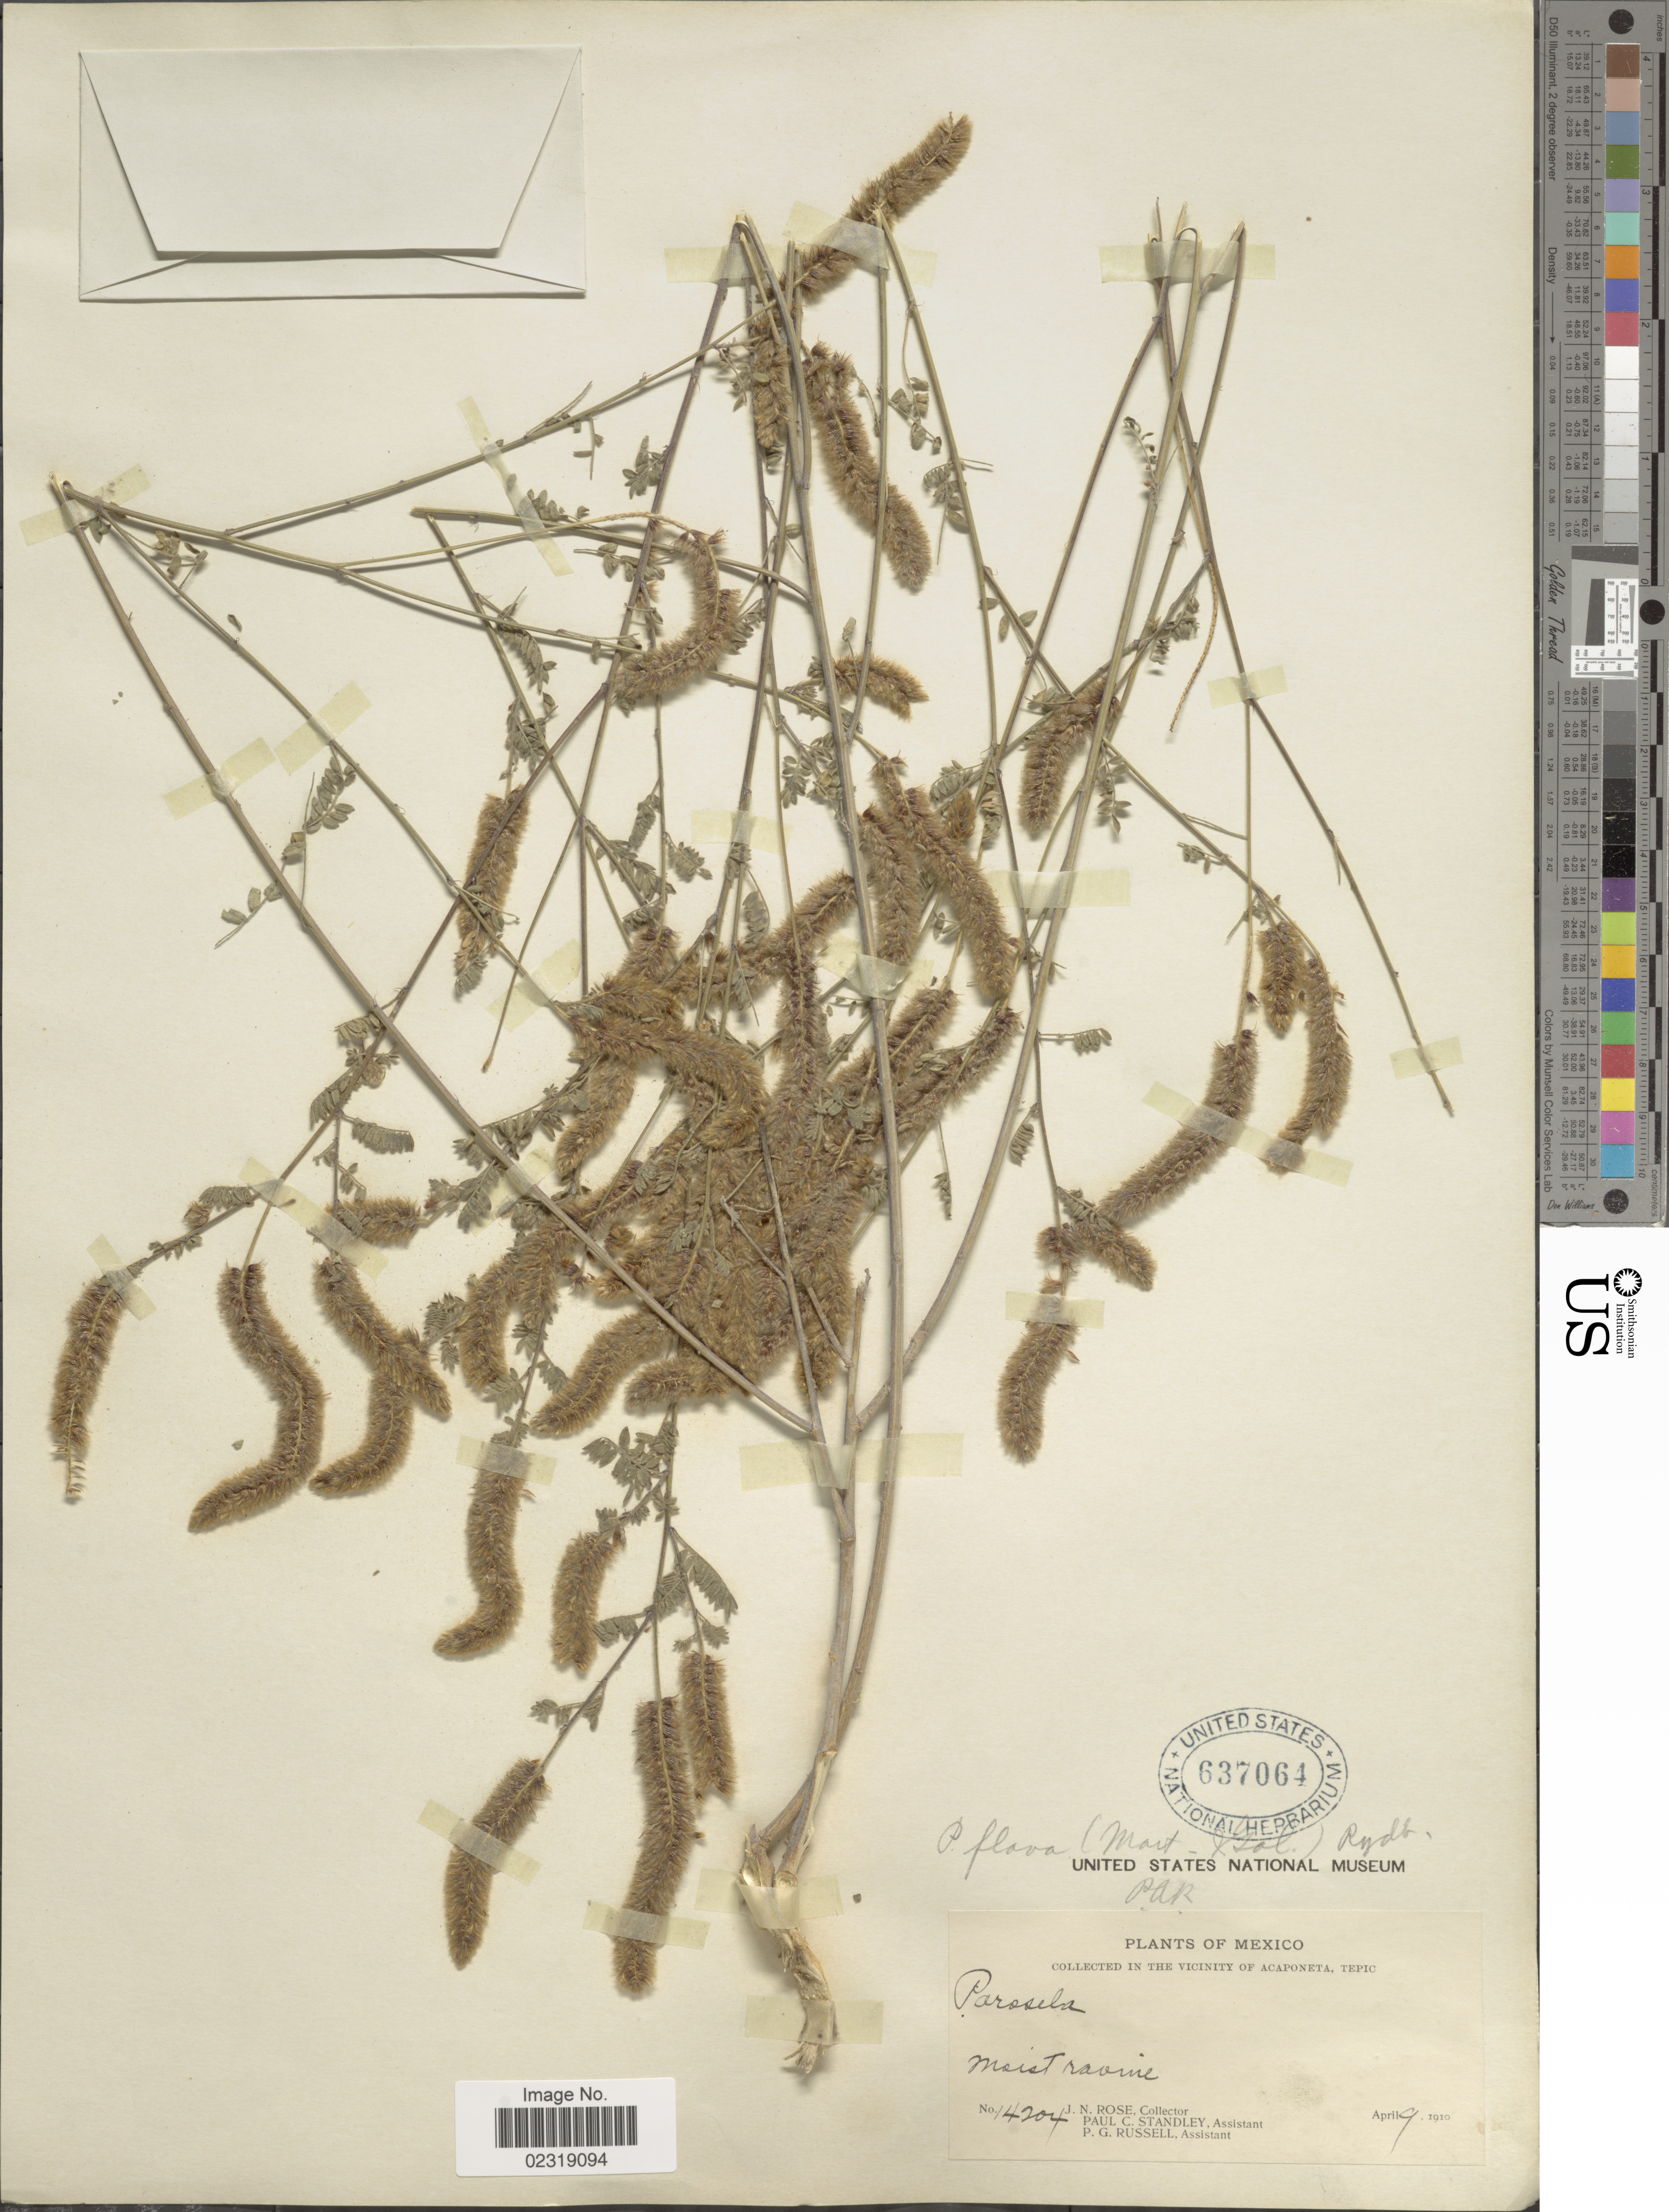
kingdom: Plantae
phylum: Tracheophyta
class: Magnoliopsida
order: Fabales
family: Fabaceae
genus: Dalea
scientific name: Dalea elata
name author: Hook. & Arn.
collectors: J. N. Rose, P. C. Standley & P. G. Russell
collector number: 14204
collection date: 1910-04-09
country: Mexico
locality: Vicinity of Acaponeta, Tepic. Moist ravine.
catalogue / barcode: US 637064